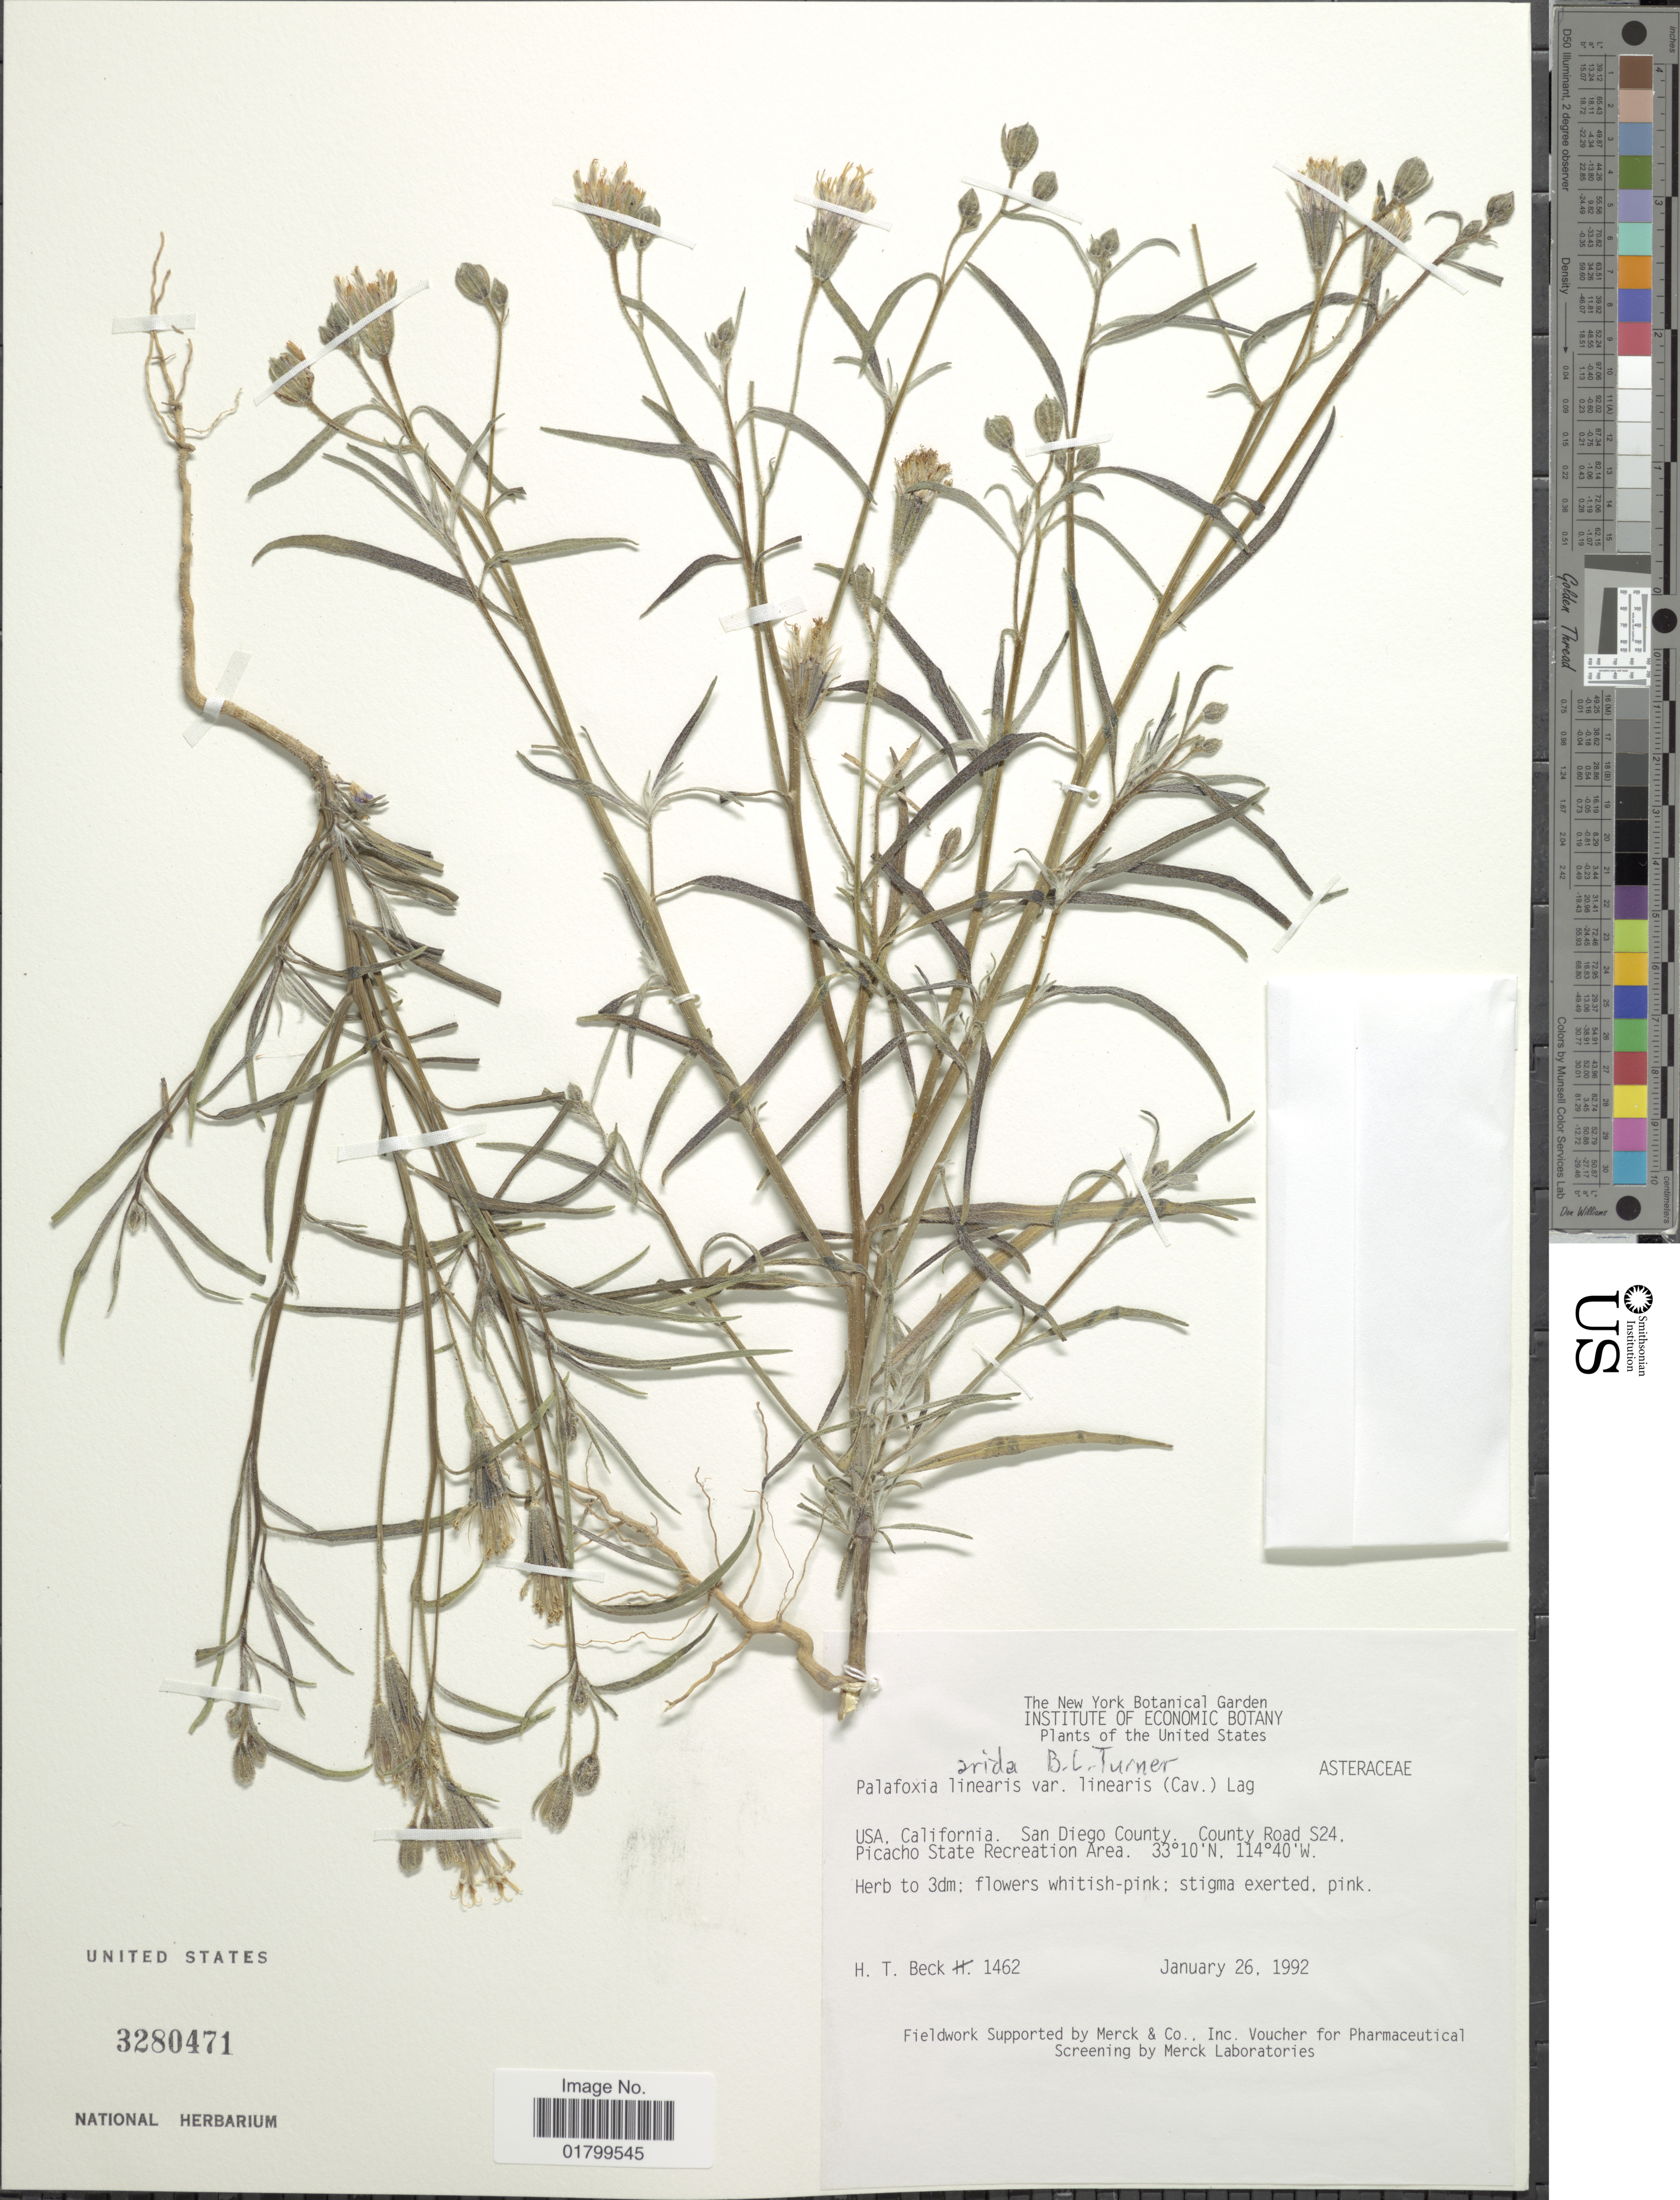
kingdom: Plantae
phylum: Tracheophyta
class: Magnoliopsida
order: Asterales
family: Asteraceae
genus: Palafoxia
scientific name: Palafoxia arida var. arida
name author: B.L. Turner & M.I. Morris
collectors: H. T. Beck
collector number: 1462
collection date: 1992-01-26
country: United States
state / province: California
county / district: San Diego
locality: San Diego County, County Road S24, Picachon State Recreation Area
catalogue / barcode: US 3280471